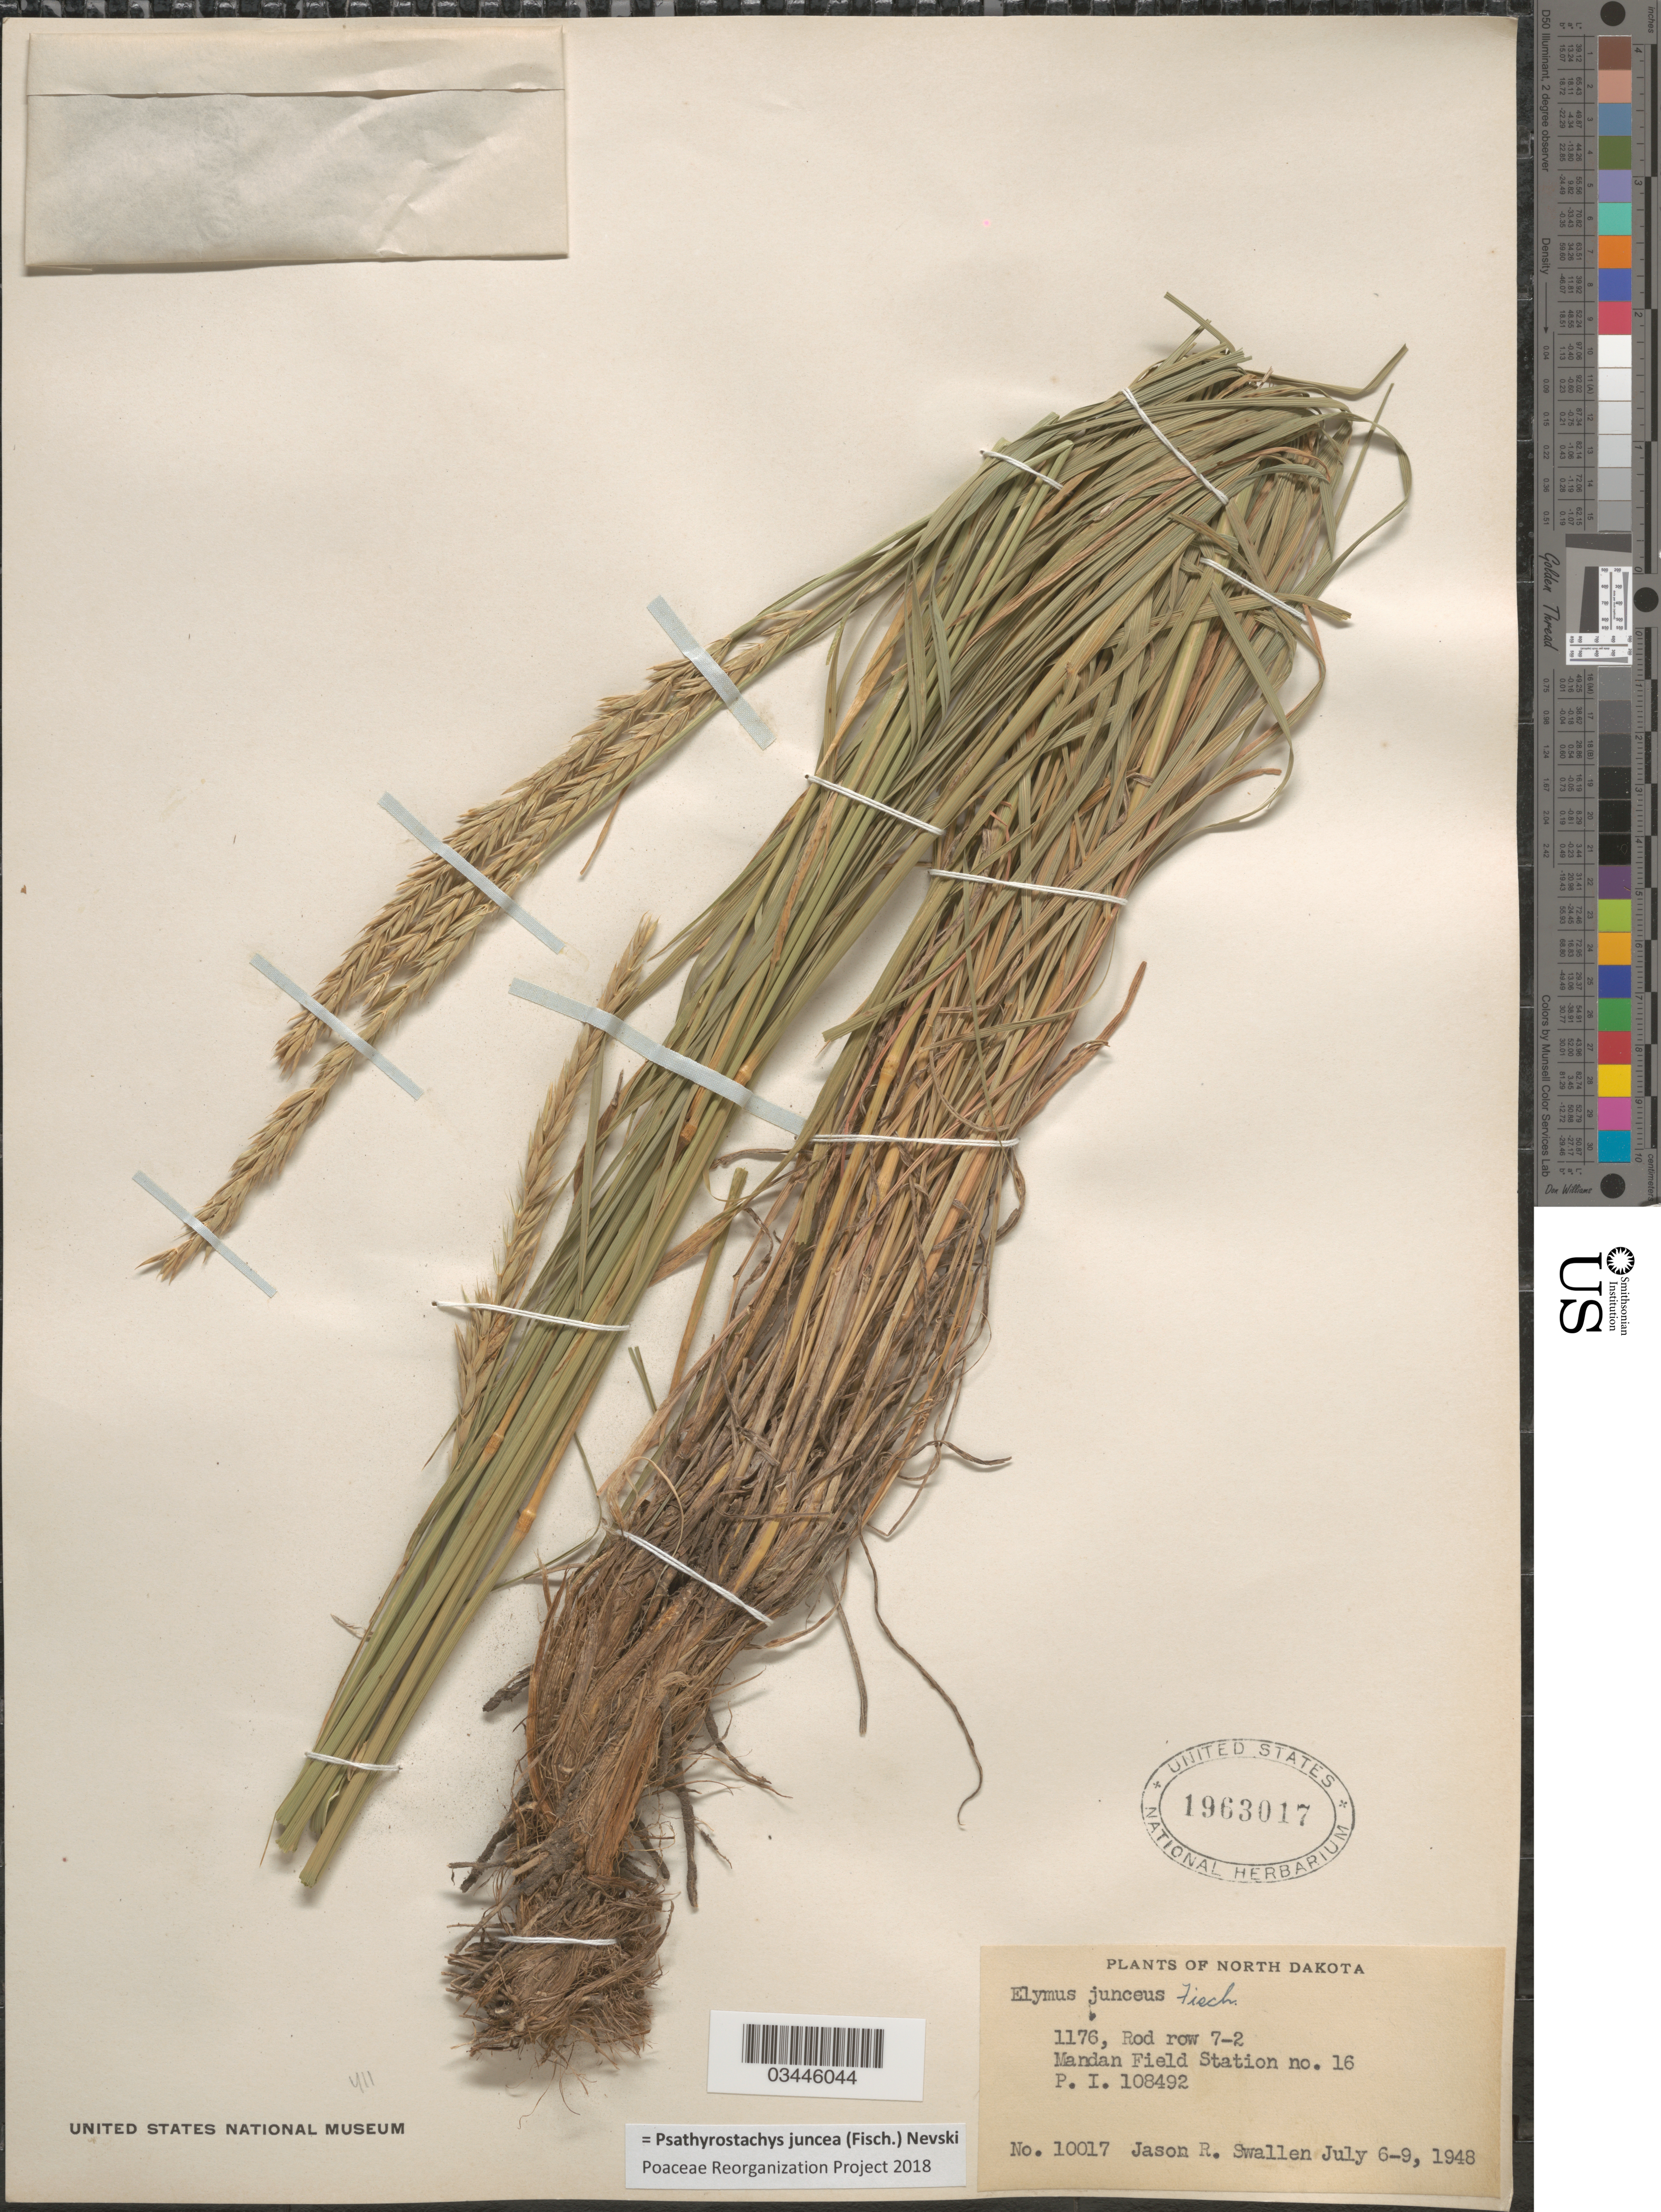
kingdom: Plantae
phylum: Tracheophyta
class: Liliopsida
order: Poales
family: Poaceae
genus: Psathyrostachys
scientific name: Psathyrostachys juncea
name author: (Fisch.) Nevki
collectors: J. R. Swallen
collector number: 10017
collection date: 1948-07-06/1948-07-09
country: United States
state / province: North Dakota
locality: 1176, rod row 7-2. Mandan Field Station no. 16.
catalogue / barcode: US 1963017